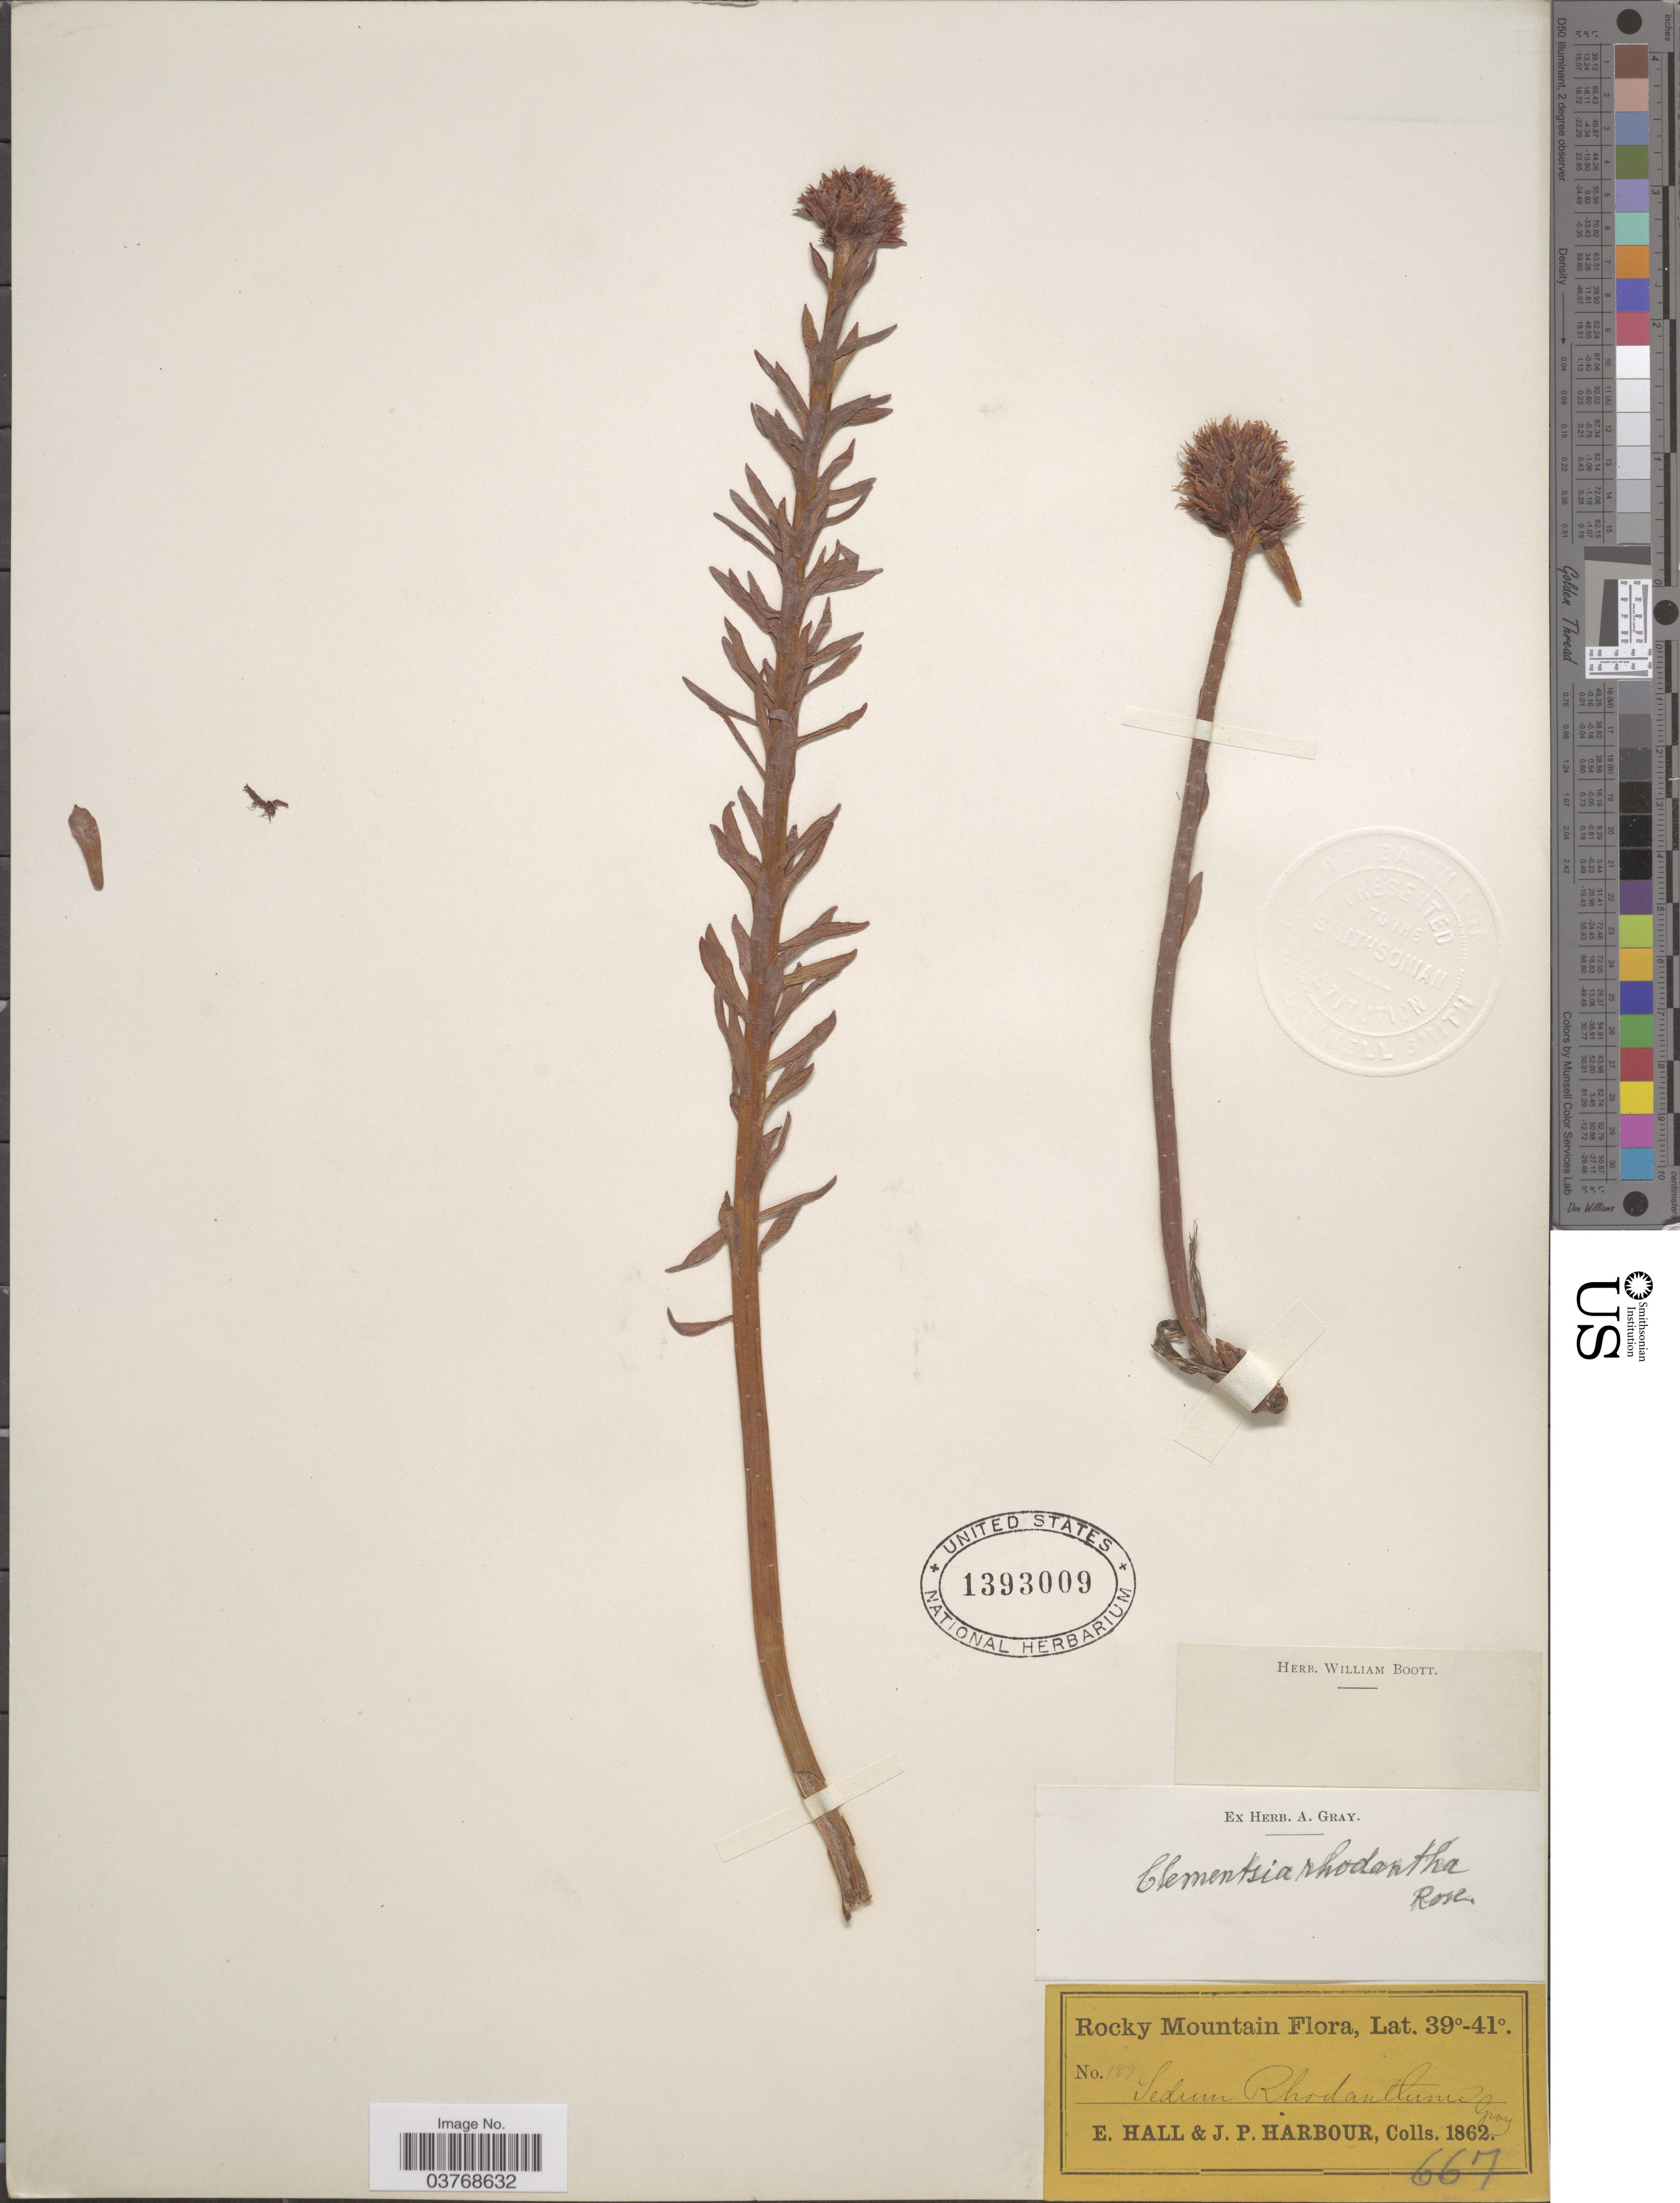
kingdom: Plantae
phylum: Tracheophyta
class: Magnoliopsida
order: Saxifragales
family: Crassulaceae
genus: Rhodiola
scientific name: Rhodiola rhodantha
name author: (A. Gray) H. Jacobsen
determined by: Strong, Mark T., (BOT), Smithsonian Institution - National Museum of Natural History (UNITED STATES)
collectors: E. Hall & J. Harbour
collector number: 189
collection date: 1862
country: United States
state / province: Colorado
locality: Rocky Mountain.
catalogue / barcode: US 1393009